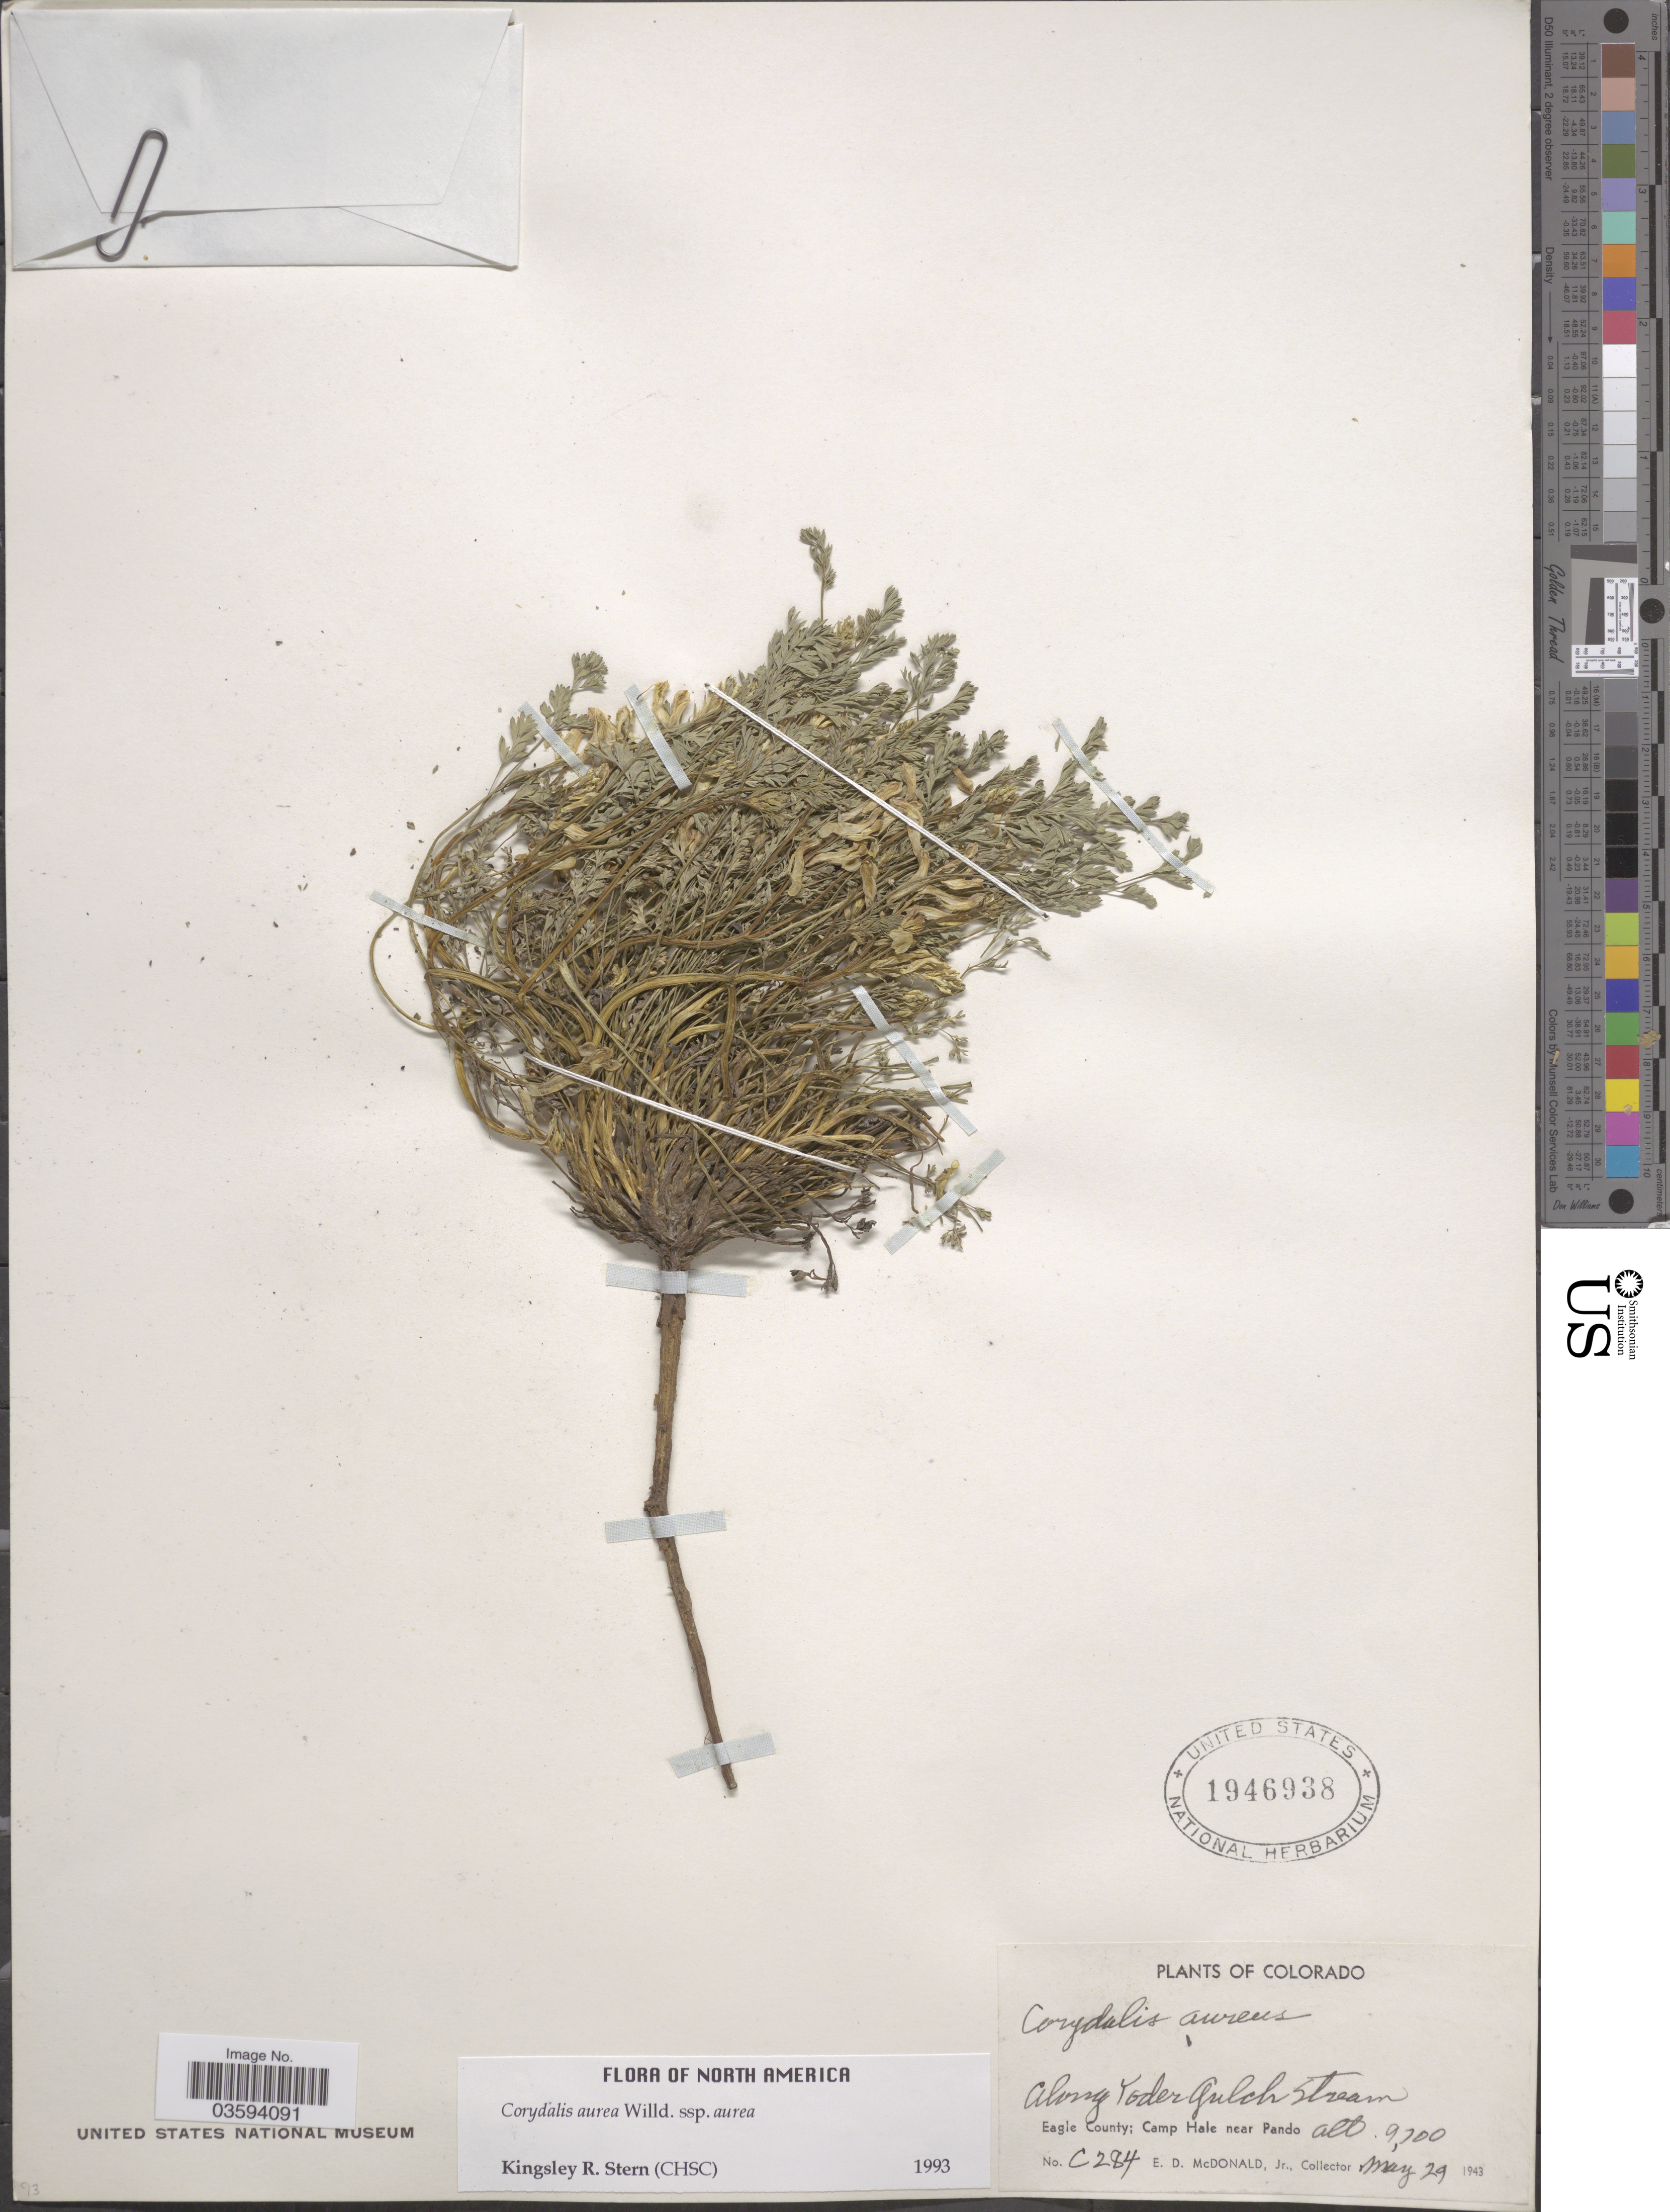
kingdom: Plantae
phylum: Tracheophyta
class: Magnoliopsida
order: Ranunculales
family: Papaveraceae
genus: Corydalis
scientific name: Corydalis aurea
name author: Willd.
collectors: E. D. McDonald Jr.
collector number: C284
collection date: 1943-05-29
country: United States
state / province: Colorado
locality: Along Yoder Gulch Stream. Eagle County: Camp Hale near Pando.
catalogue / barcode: US 1946938